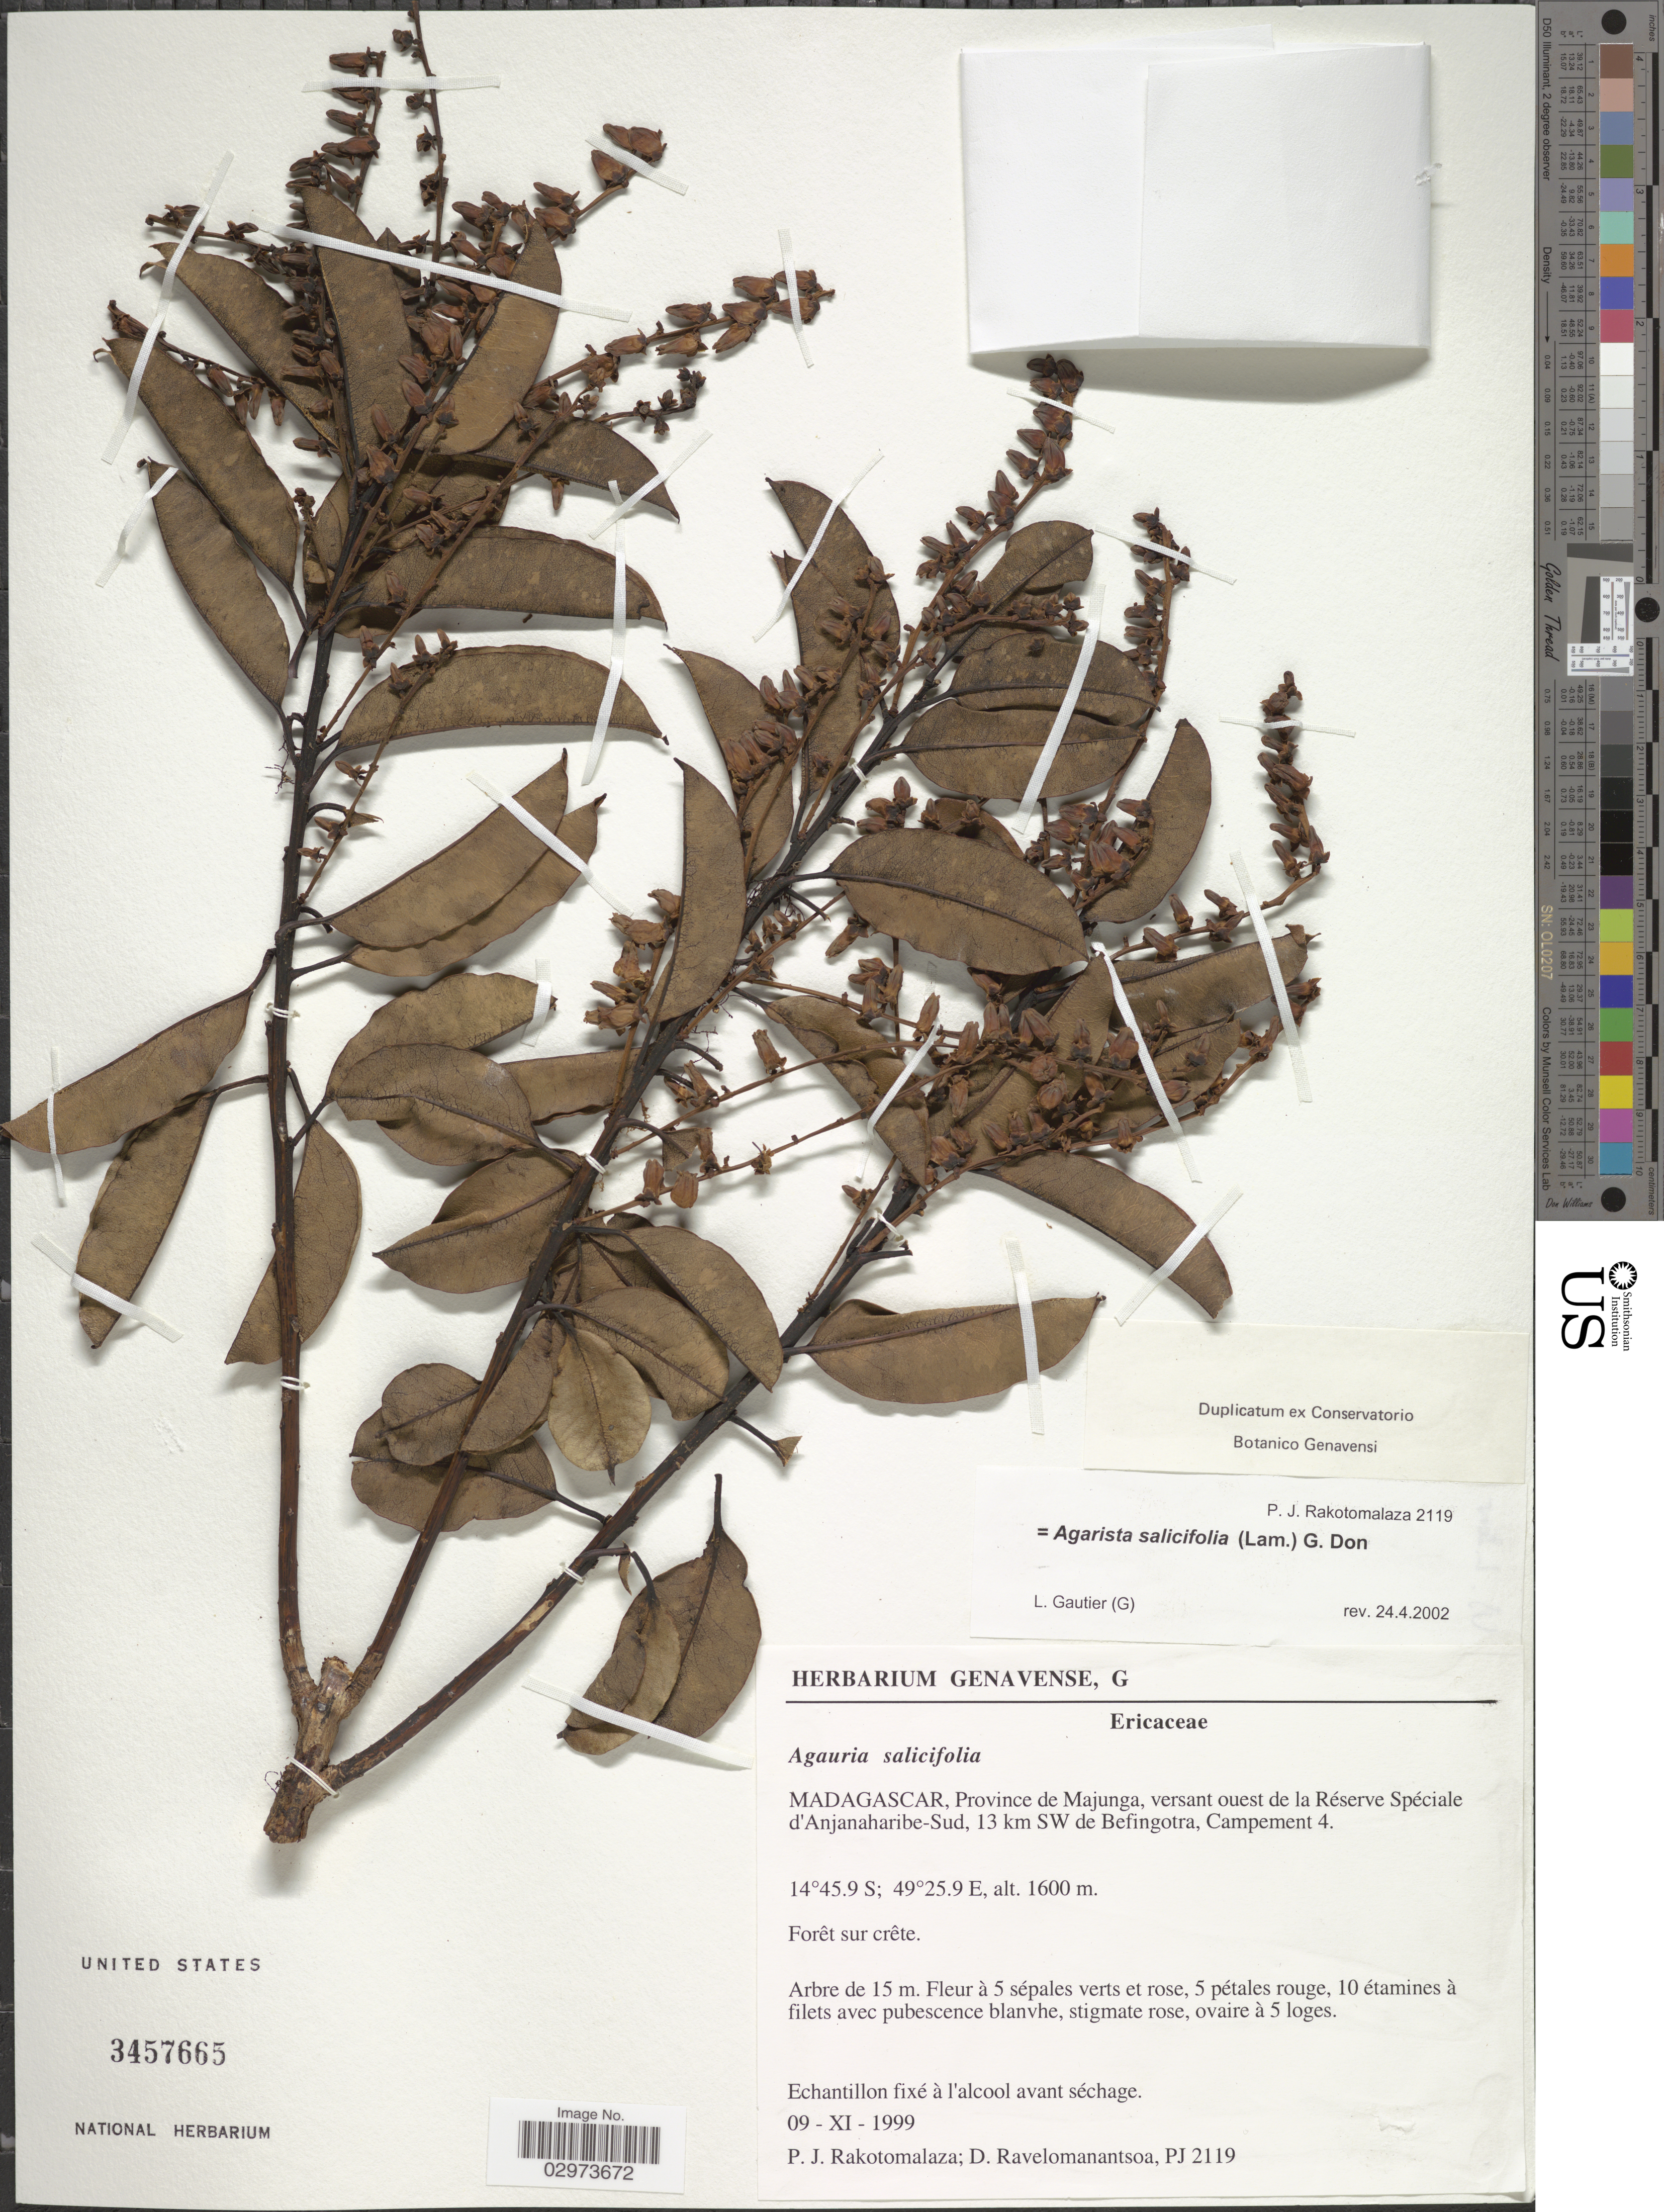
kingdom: Plantae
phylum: Tracheophyta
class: Magnoliopsida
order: Ericales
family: Ericaceae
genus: Agarista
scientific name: Agarista salicifolia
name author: (Lam.) G. Don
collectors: P. J. Rakotomalaza & D. Ravelomanantsoa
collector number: PJ 2119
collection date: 1999-11-09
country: Madagascar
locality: Province de Majunga, versant ouest de la Réserve Spéciale d'Anjanaharibe-Sud, 13 km SW de Befingotra, Campement 4.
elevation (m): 1600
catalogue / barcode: US 3457665